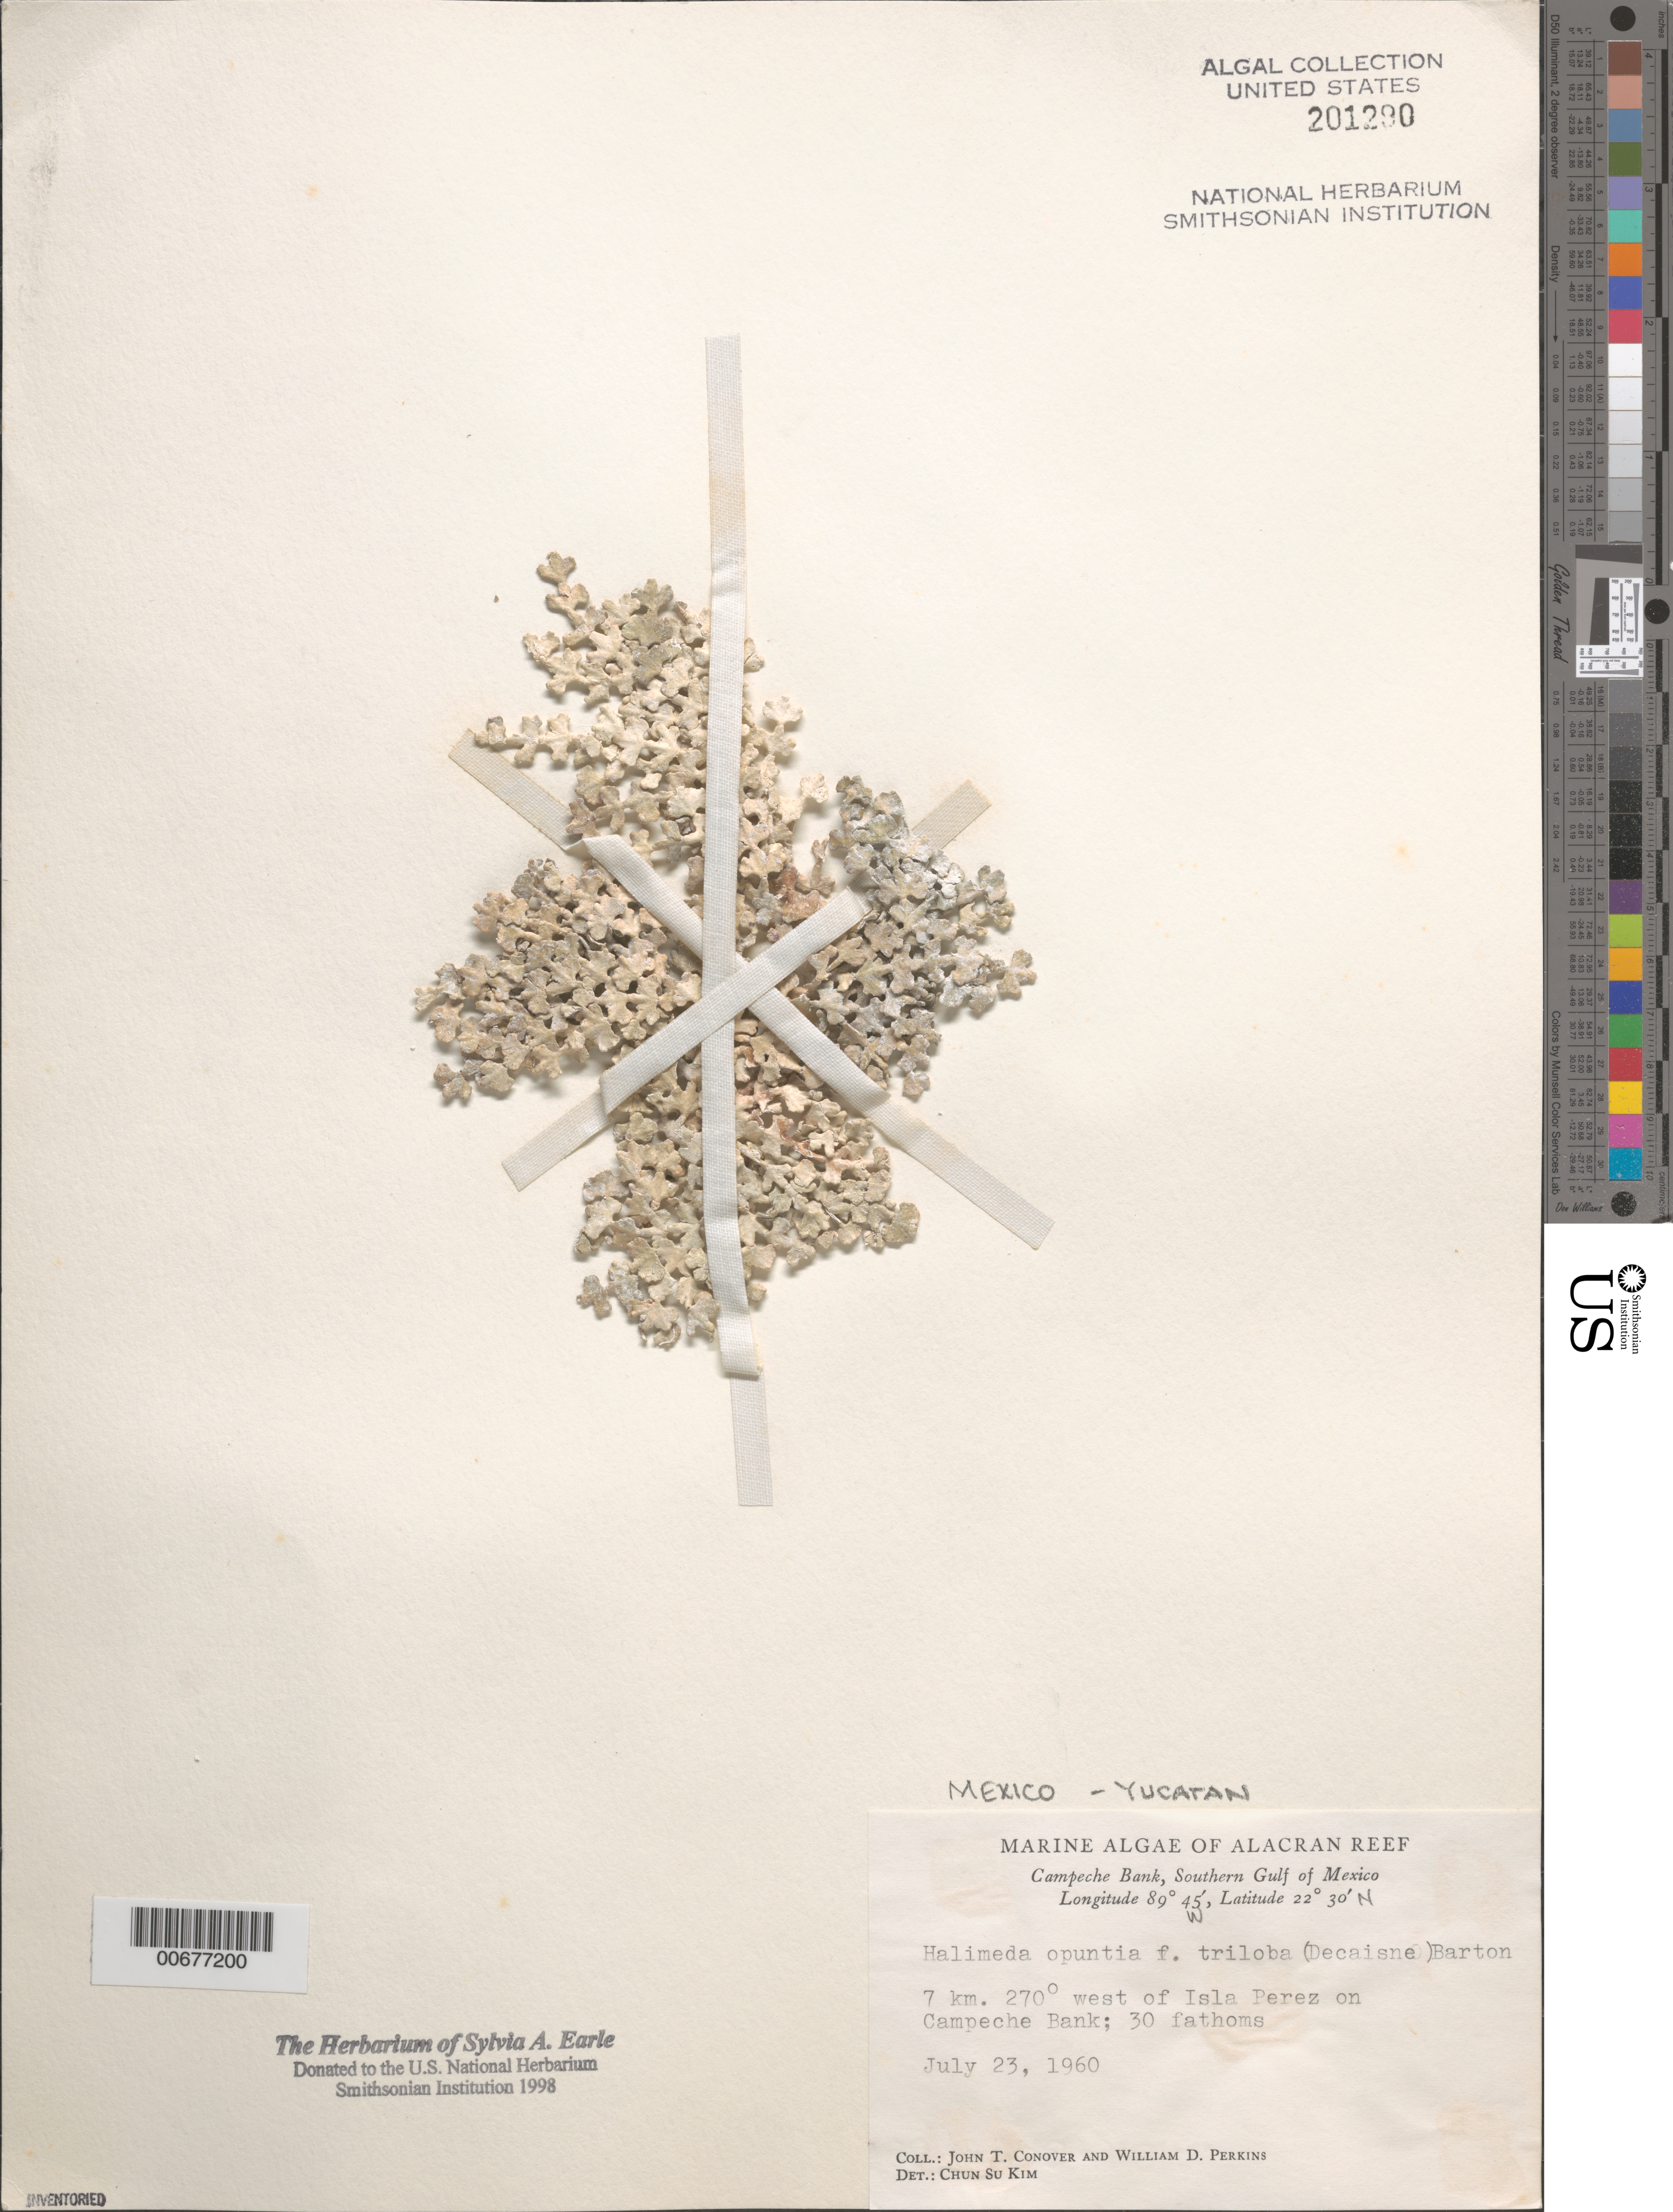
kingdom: Plantae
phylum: Chlorophyta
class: Ulvophyceae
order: Bryopsidales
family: Halimedaceae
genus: Halimeda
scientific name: Halimeda opuntia f. triloba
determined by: Kim, Chun Su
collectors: J. T. Conover & W. D. Perkins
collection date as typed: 23 Jul 1960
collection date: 1960-07-23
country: Mexico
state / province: Yucatan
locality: Alacran Reef, Campeche Bank, southern Gulf of Mexico, 7 km 270 degrees west of Isla Perez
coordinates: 22 30' N, 89 45' W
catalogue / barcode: US 201290